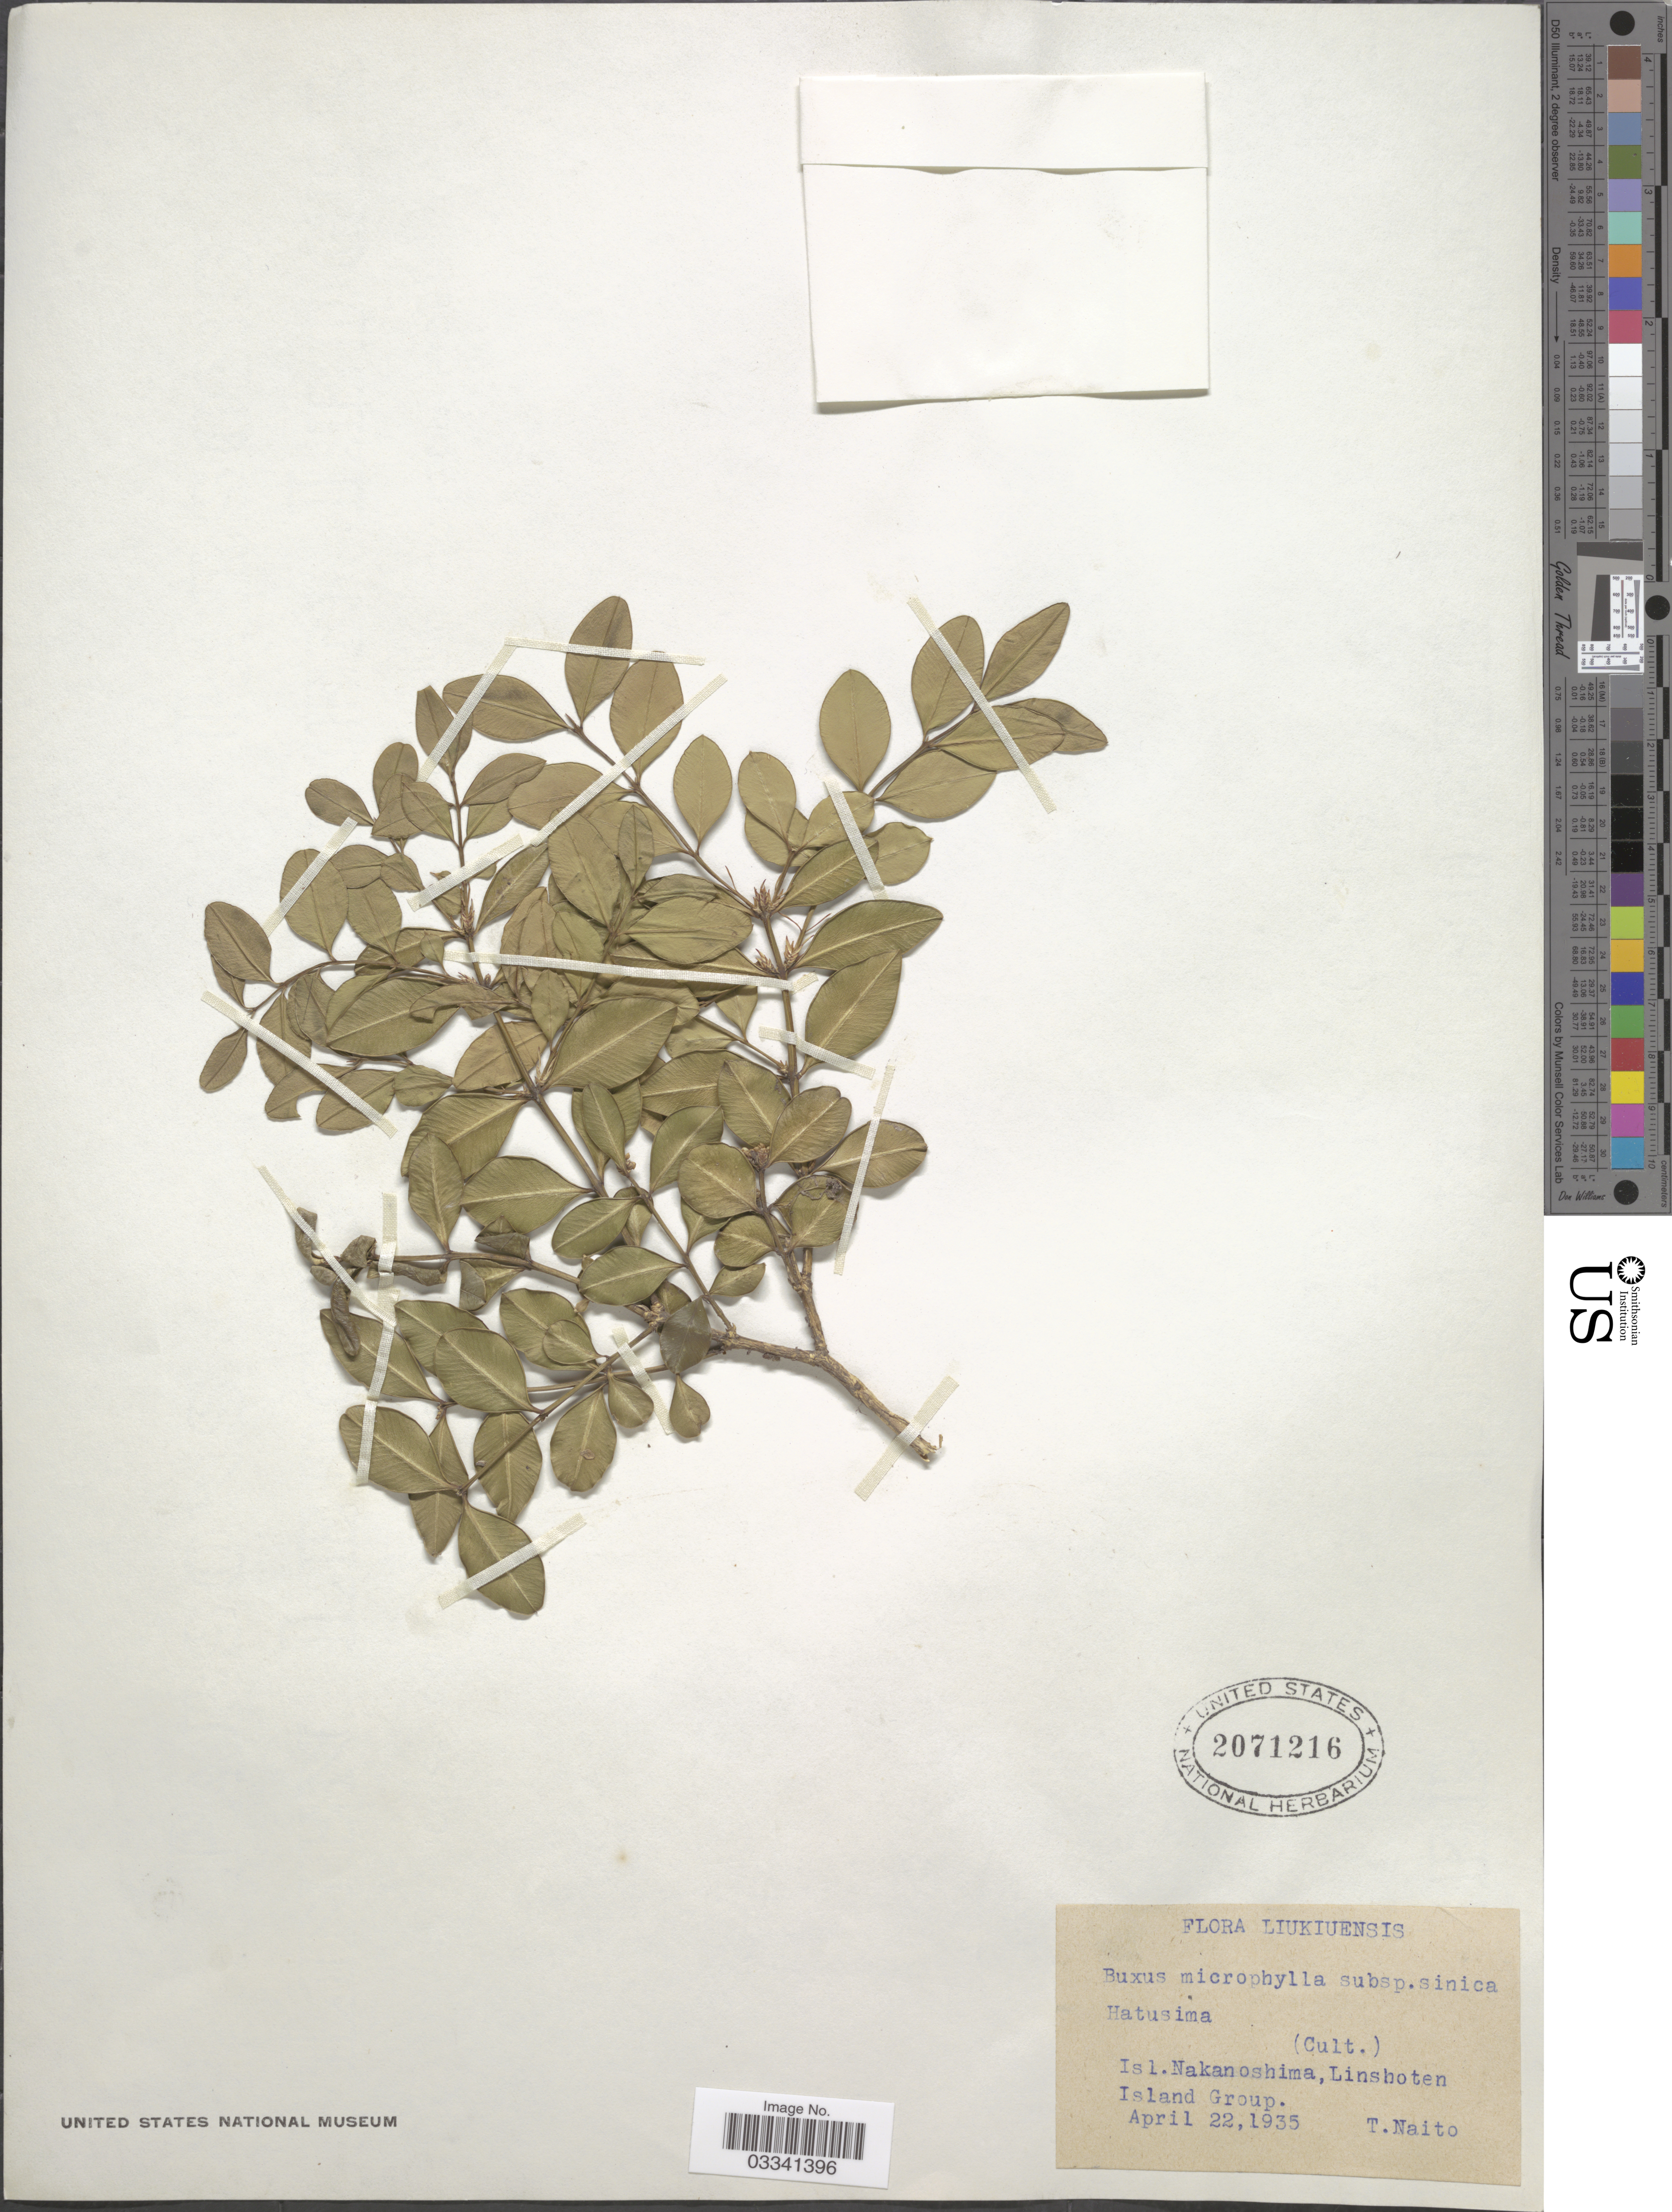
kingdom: Plantae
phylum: Tracheophyta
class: Magnoliopsida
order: Buxales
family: Buxaceae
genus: Buxus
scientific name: Buxus microphylla var. sinica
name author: Rehder & E.H. Wilson in Sarg.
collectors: T. Naito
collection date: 1935-04-22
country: Japan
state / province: Okinawa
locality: Liukiuensis. Isl. Nakanoshima, Linshoten Island Group.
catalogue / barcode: US 2071216